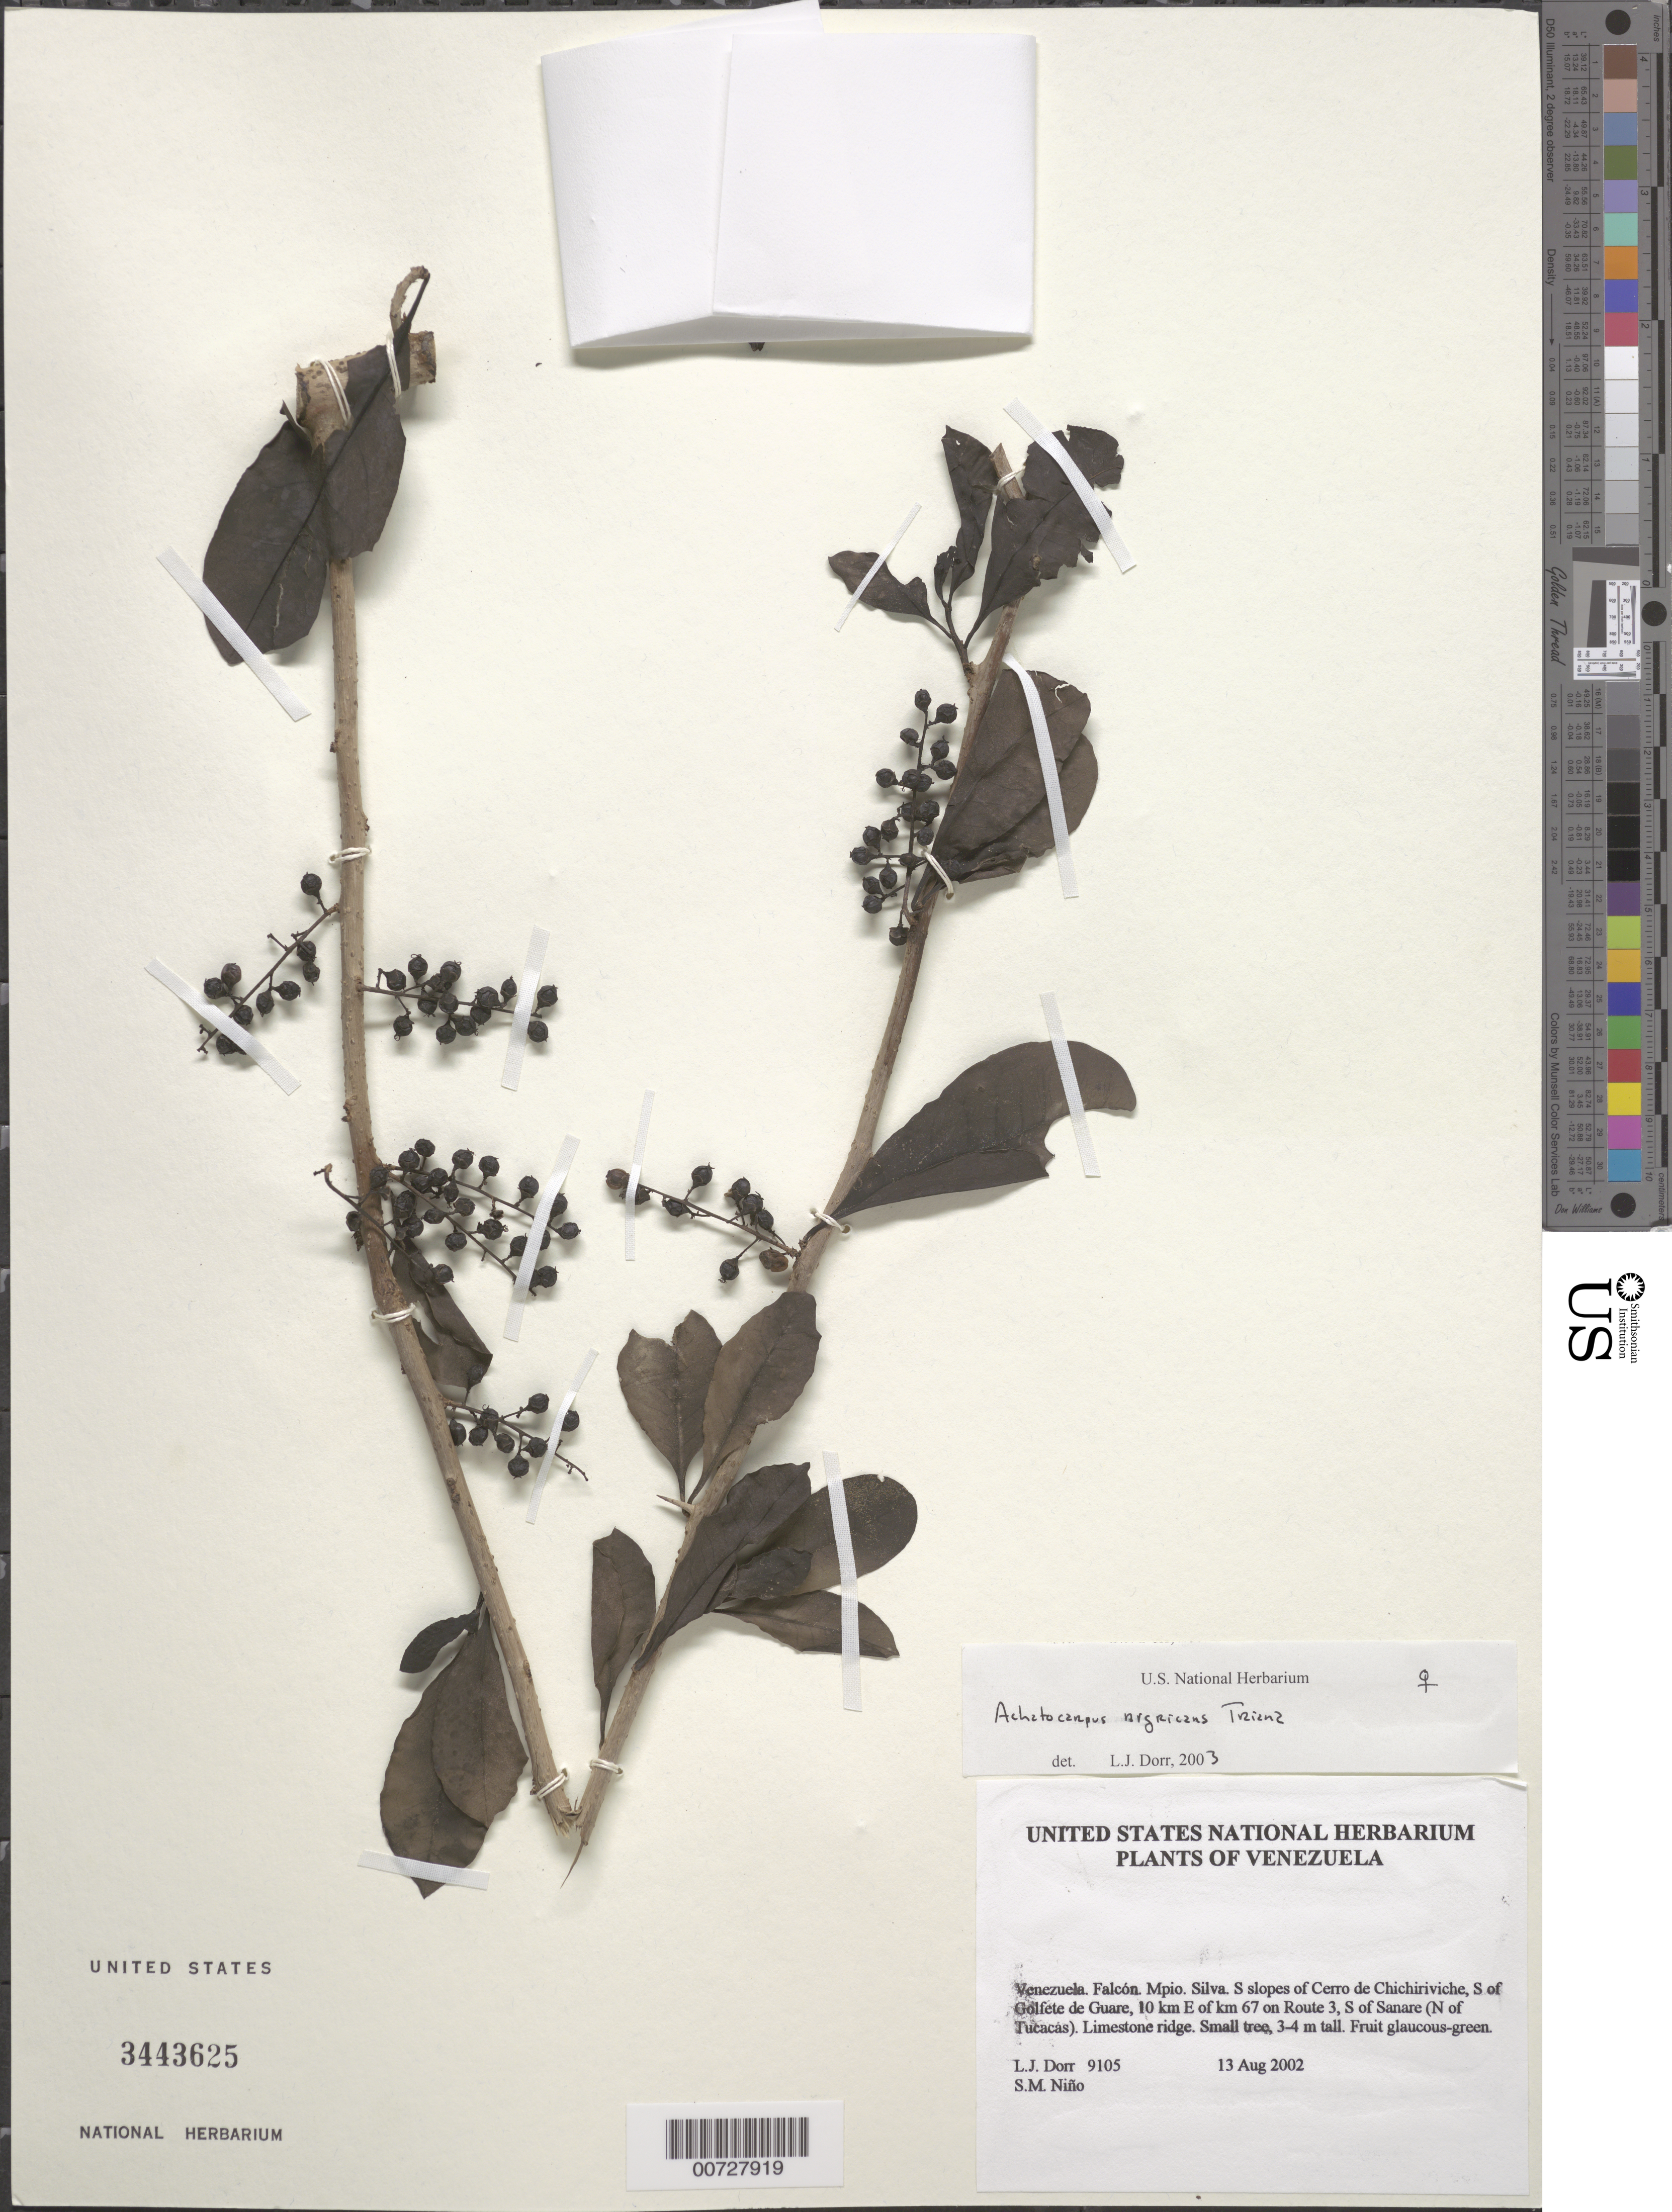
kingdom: Plantae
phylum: Tracheophyta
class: Magnoliopsida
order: Caryophyllales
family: Achatocarpaceae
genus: Achatocarpus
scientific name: Achatocarpus nigricans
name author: Triana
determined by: Dorr, L. J., (BOT), Smithsonian Institution - National Museum of Natural History (UNITED STATES)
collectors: L. J. Dorr & S. M. Niño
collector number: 9105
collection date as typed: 13 Aug 2002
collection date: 2002-08-13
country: Venezuela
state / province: Falcón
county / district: Silva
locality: S slopes of Cerro de Chichiriviche, S of Golfete de Guare, 10 km E of km 67 on Route 3, S of Sanare (N of Tucacas).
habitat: Limestone ridge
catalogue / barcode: US 3443625